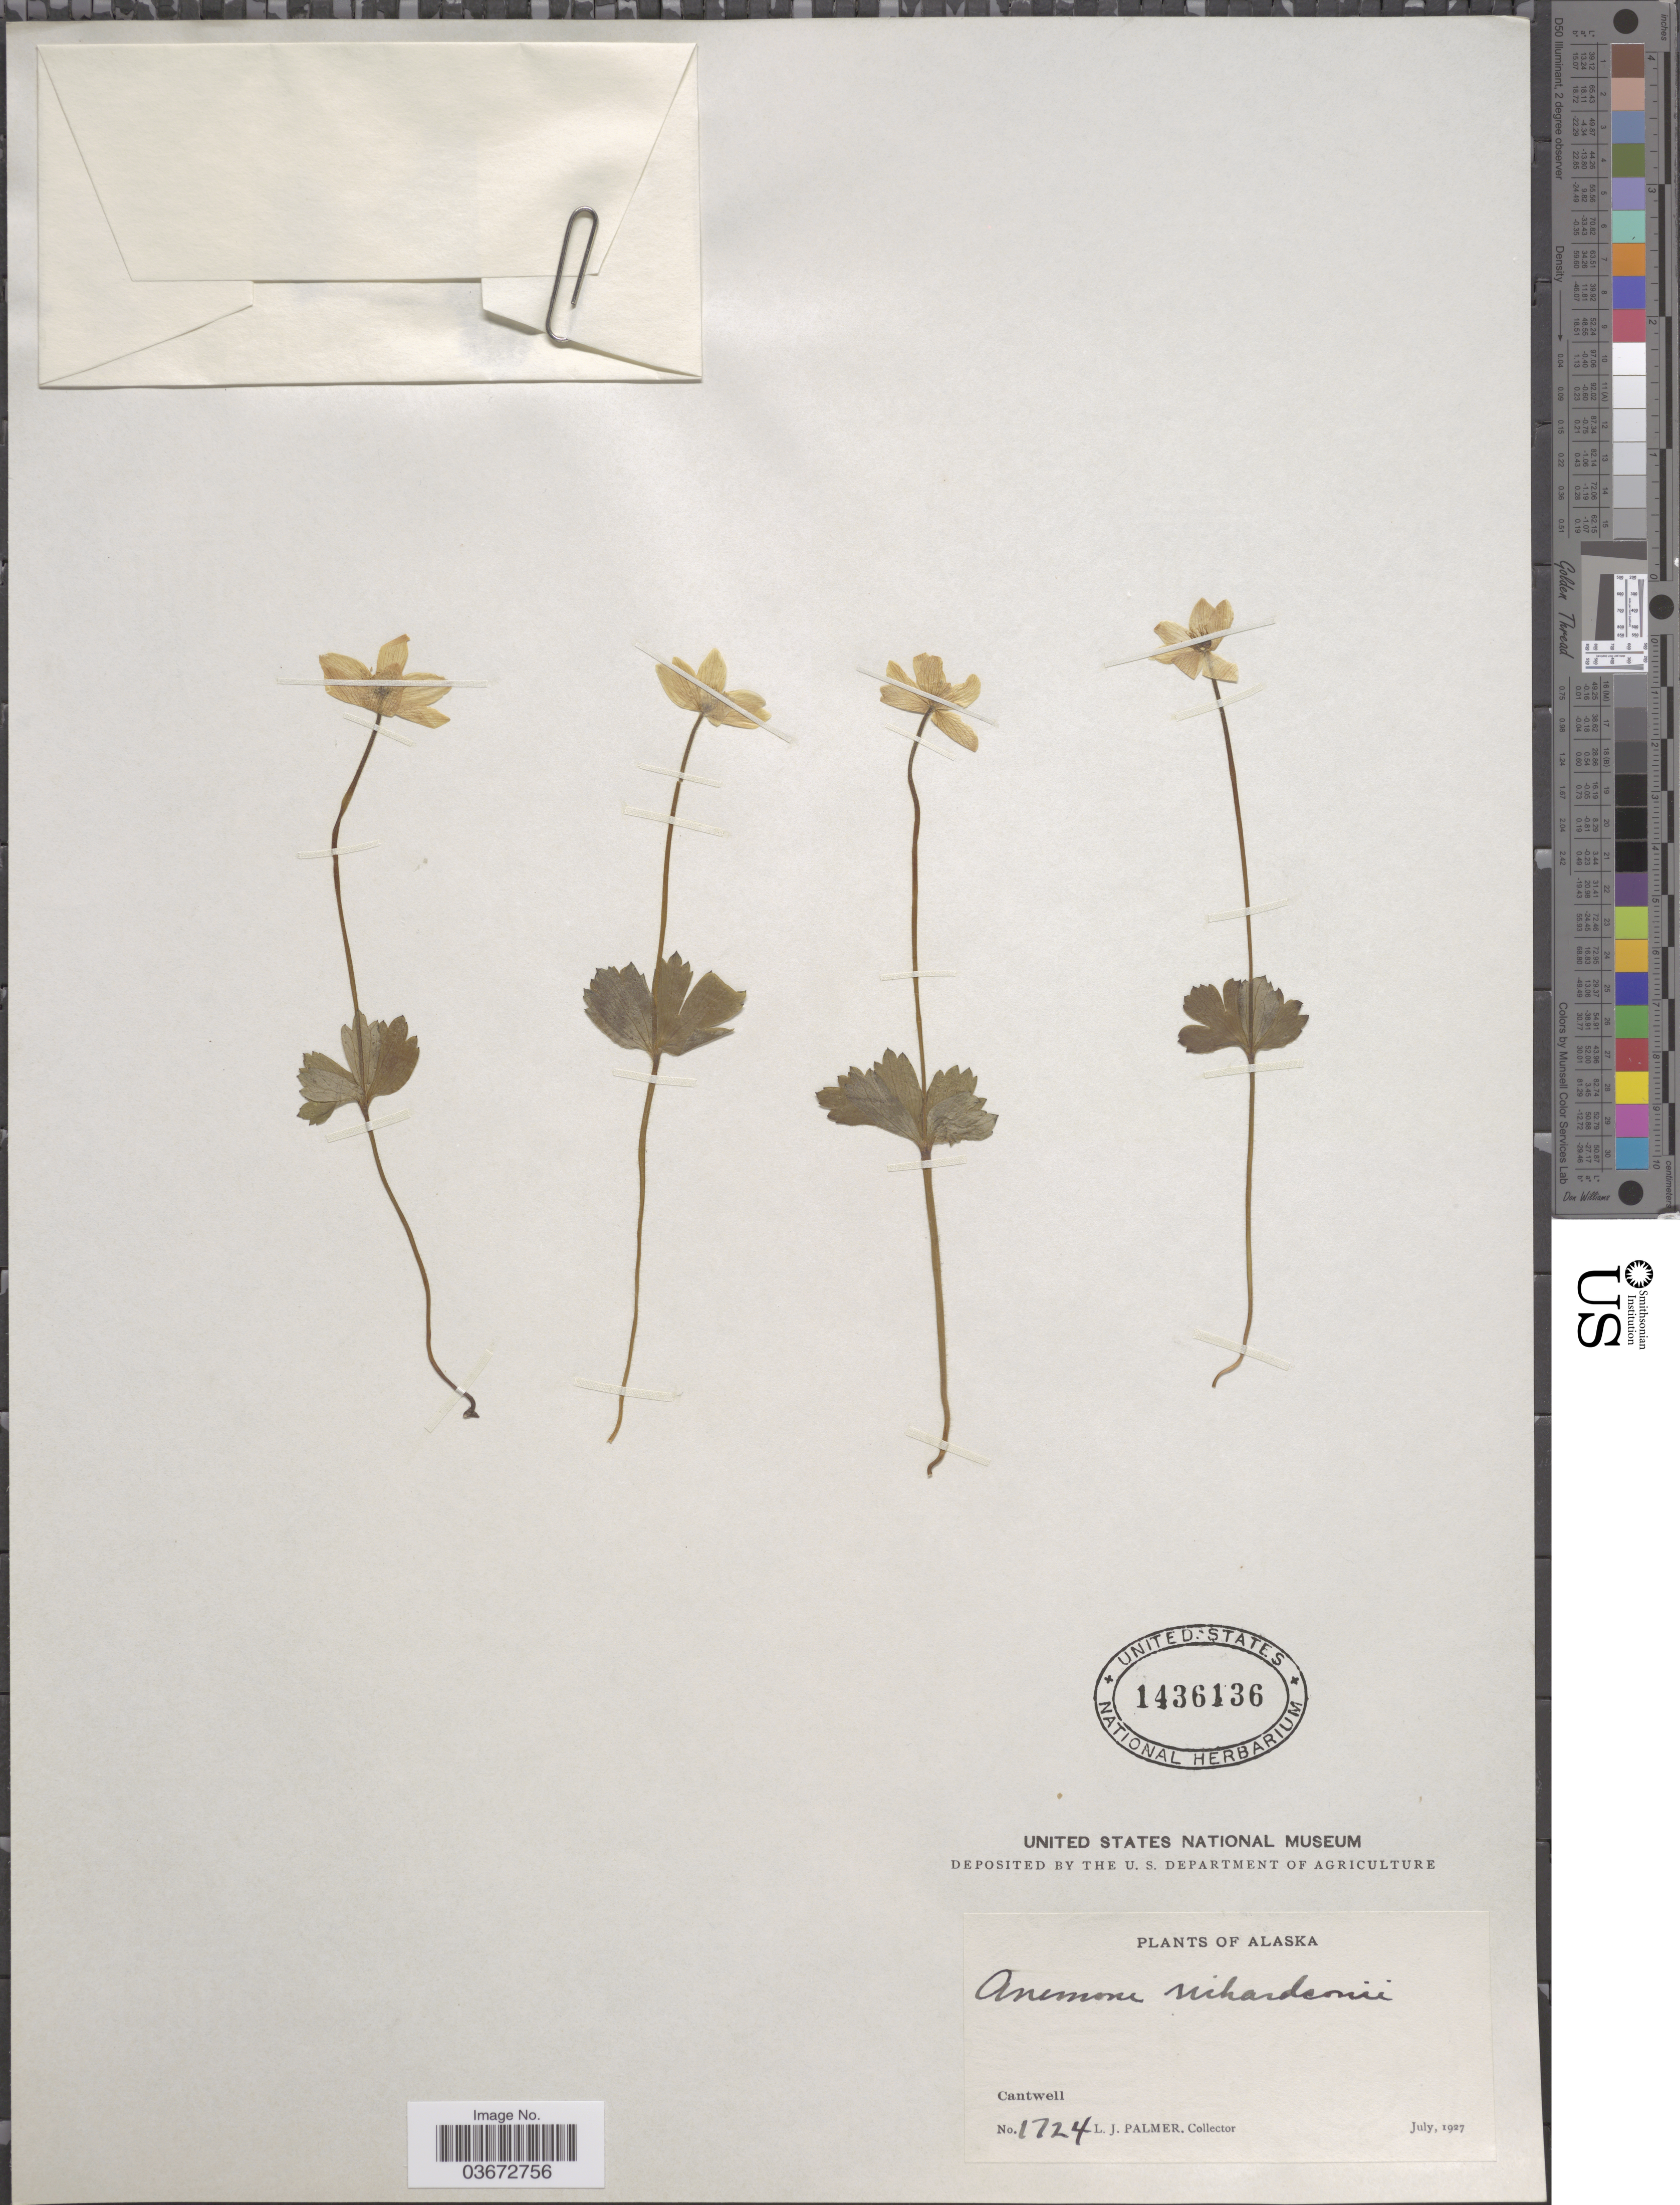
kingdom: Plantae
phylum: Tracheophyta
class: Magnoliopsida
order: Ranunculales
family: Ranunculaceae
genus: Anemone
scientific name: Anemone richardsonii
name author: Hook.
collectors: L. J. Palmer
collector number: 1724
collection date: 1927-07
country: United States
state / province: Alaska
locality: Cantwell.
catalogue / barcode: US 1436136